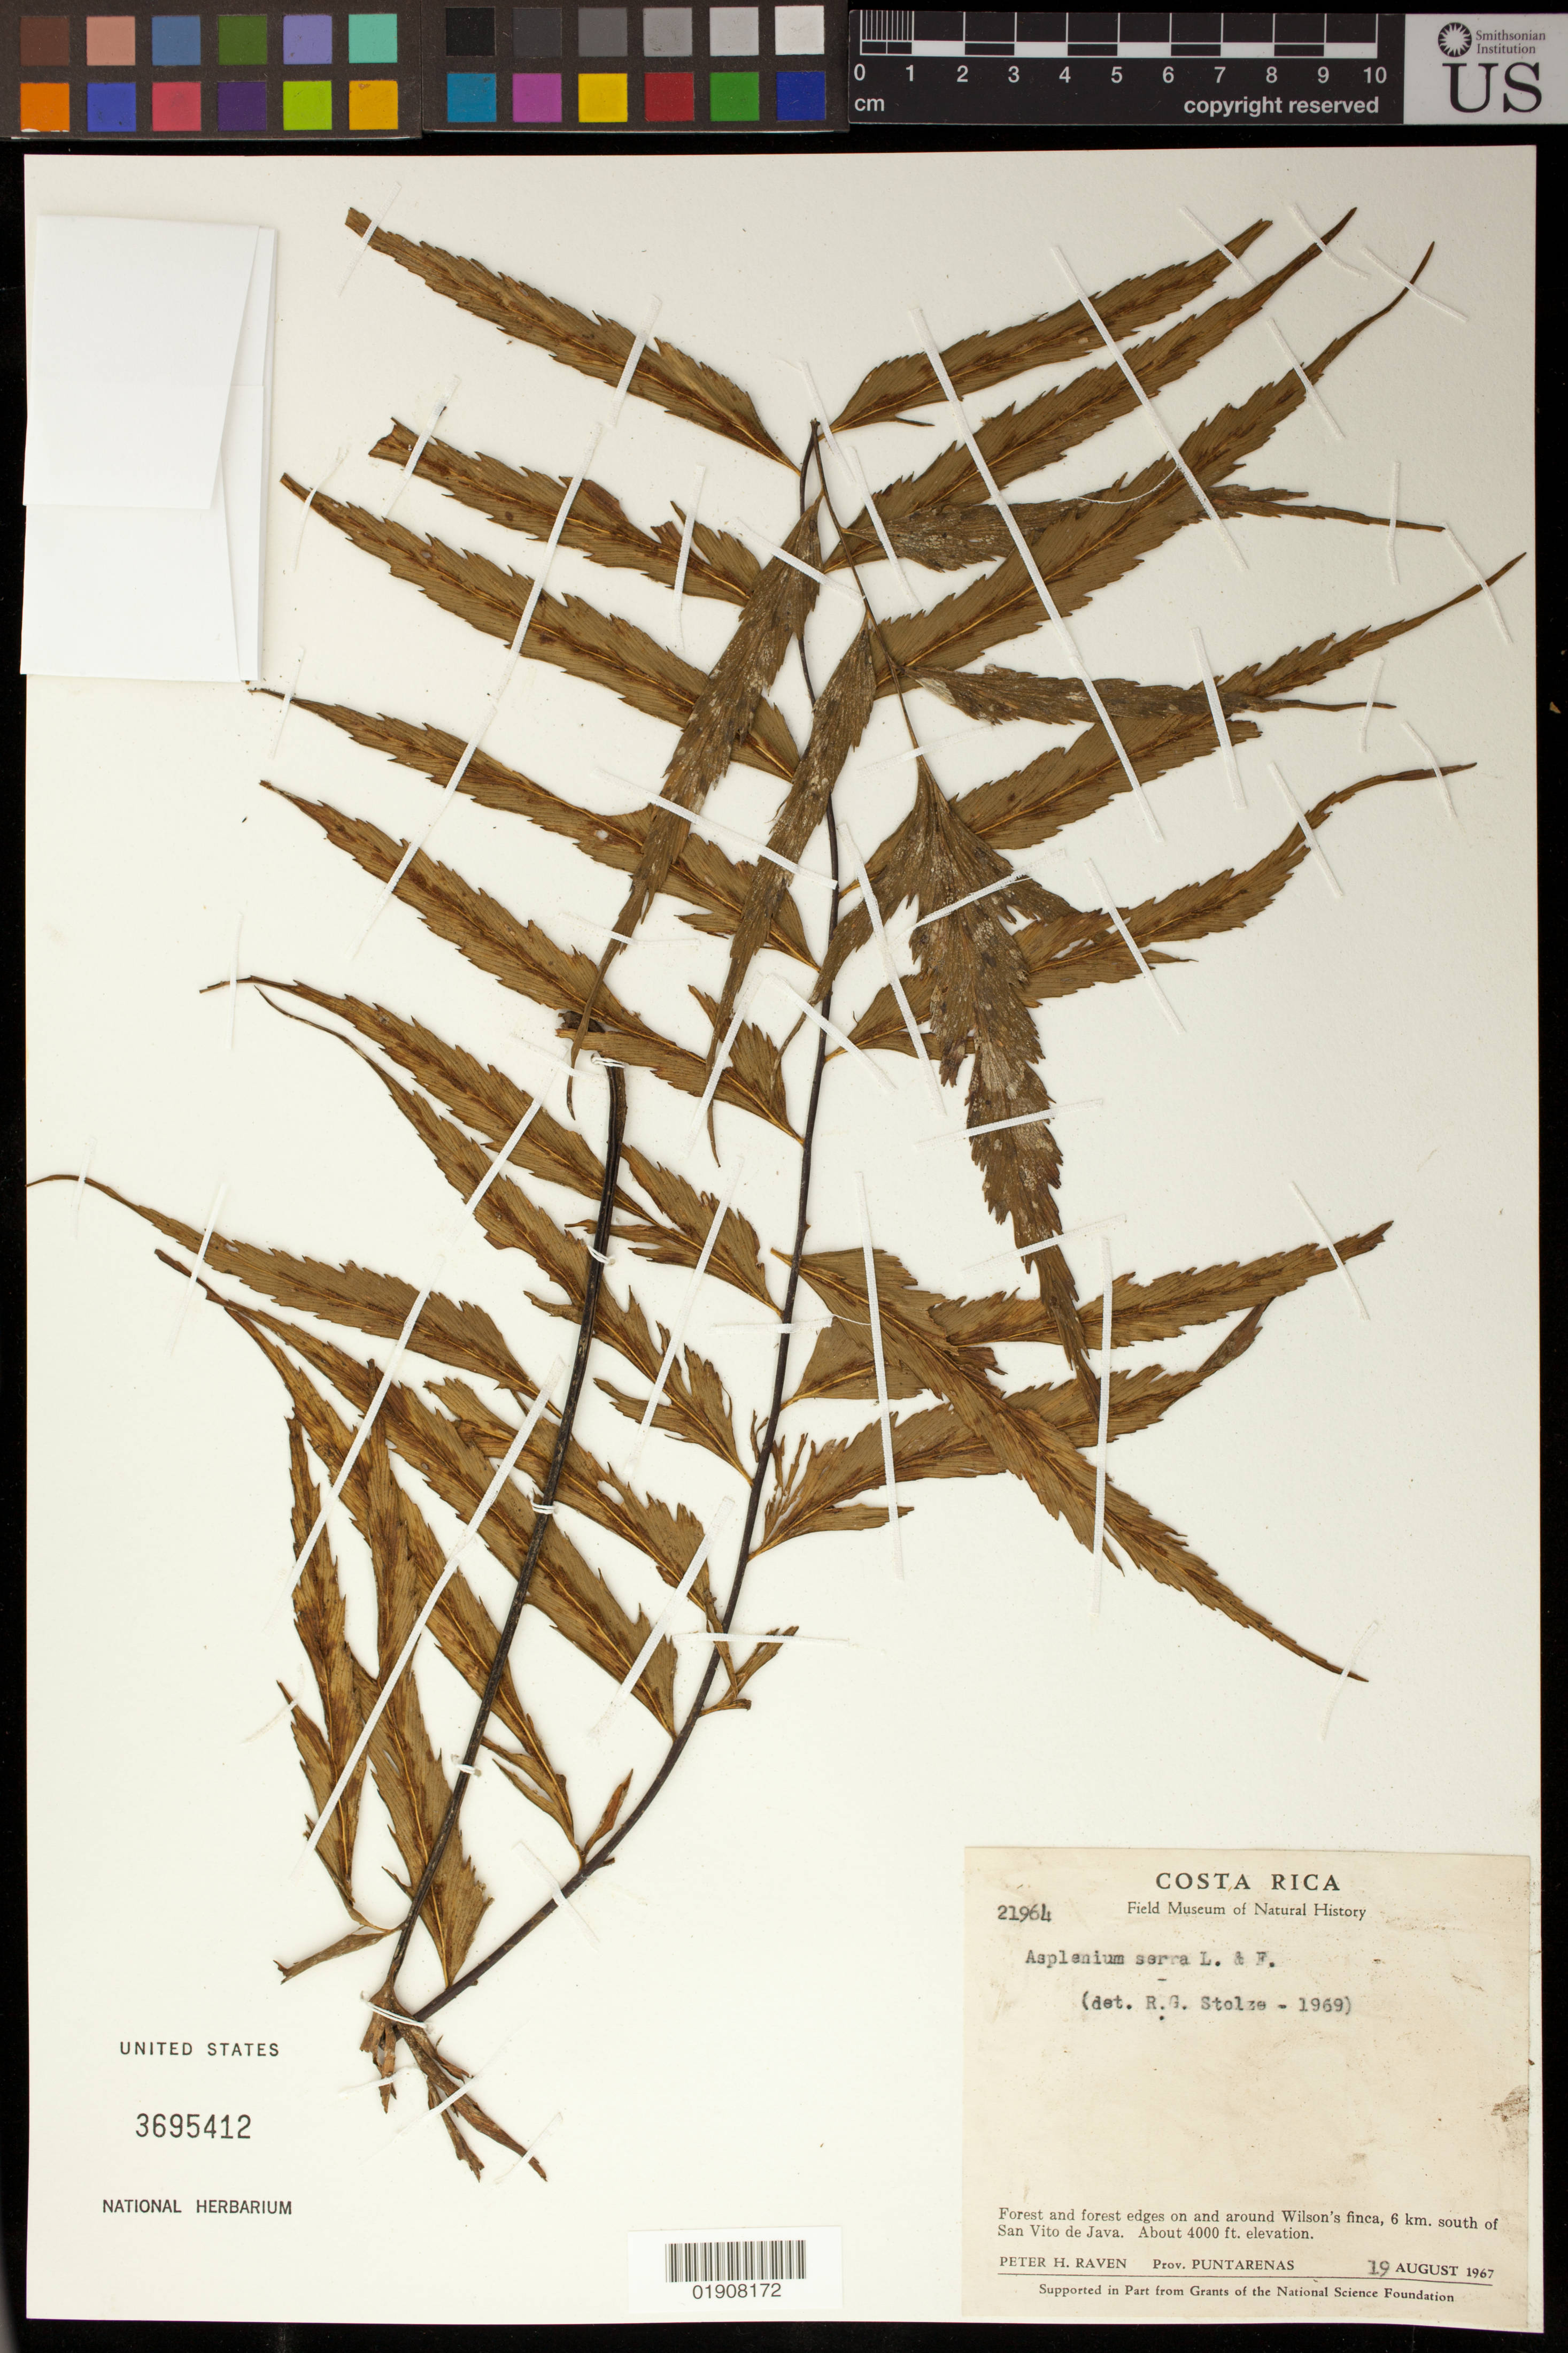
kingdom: Plantae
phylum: Tracheophyta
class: Polypodiopsida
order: Polypodiales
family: Aspleniaceae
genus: Asplenium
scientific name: Asplenium serra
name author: Langsd. & Fisch.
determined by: Stolze, R. G.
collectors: P. Raven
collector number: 21964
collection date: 1967-08-19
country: Costa Rica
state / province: Puntarenas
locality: Forest and forest edges on and around Wilson's finca, 6 km. south of San Vito de Java, Prov. Puntarenas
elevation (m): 1219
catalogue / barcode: US 3695412